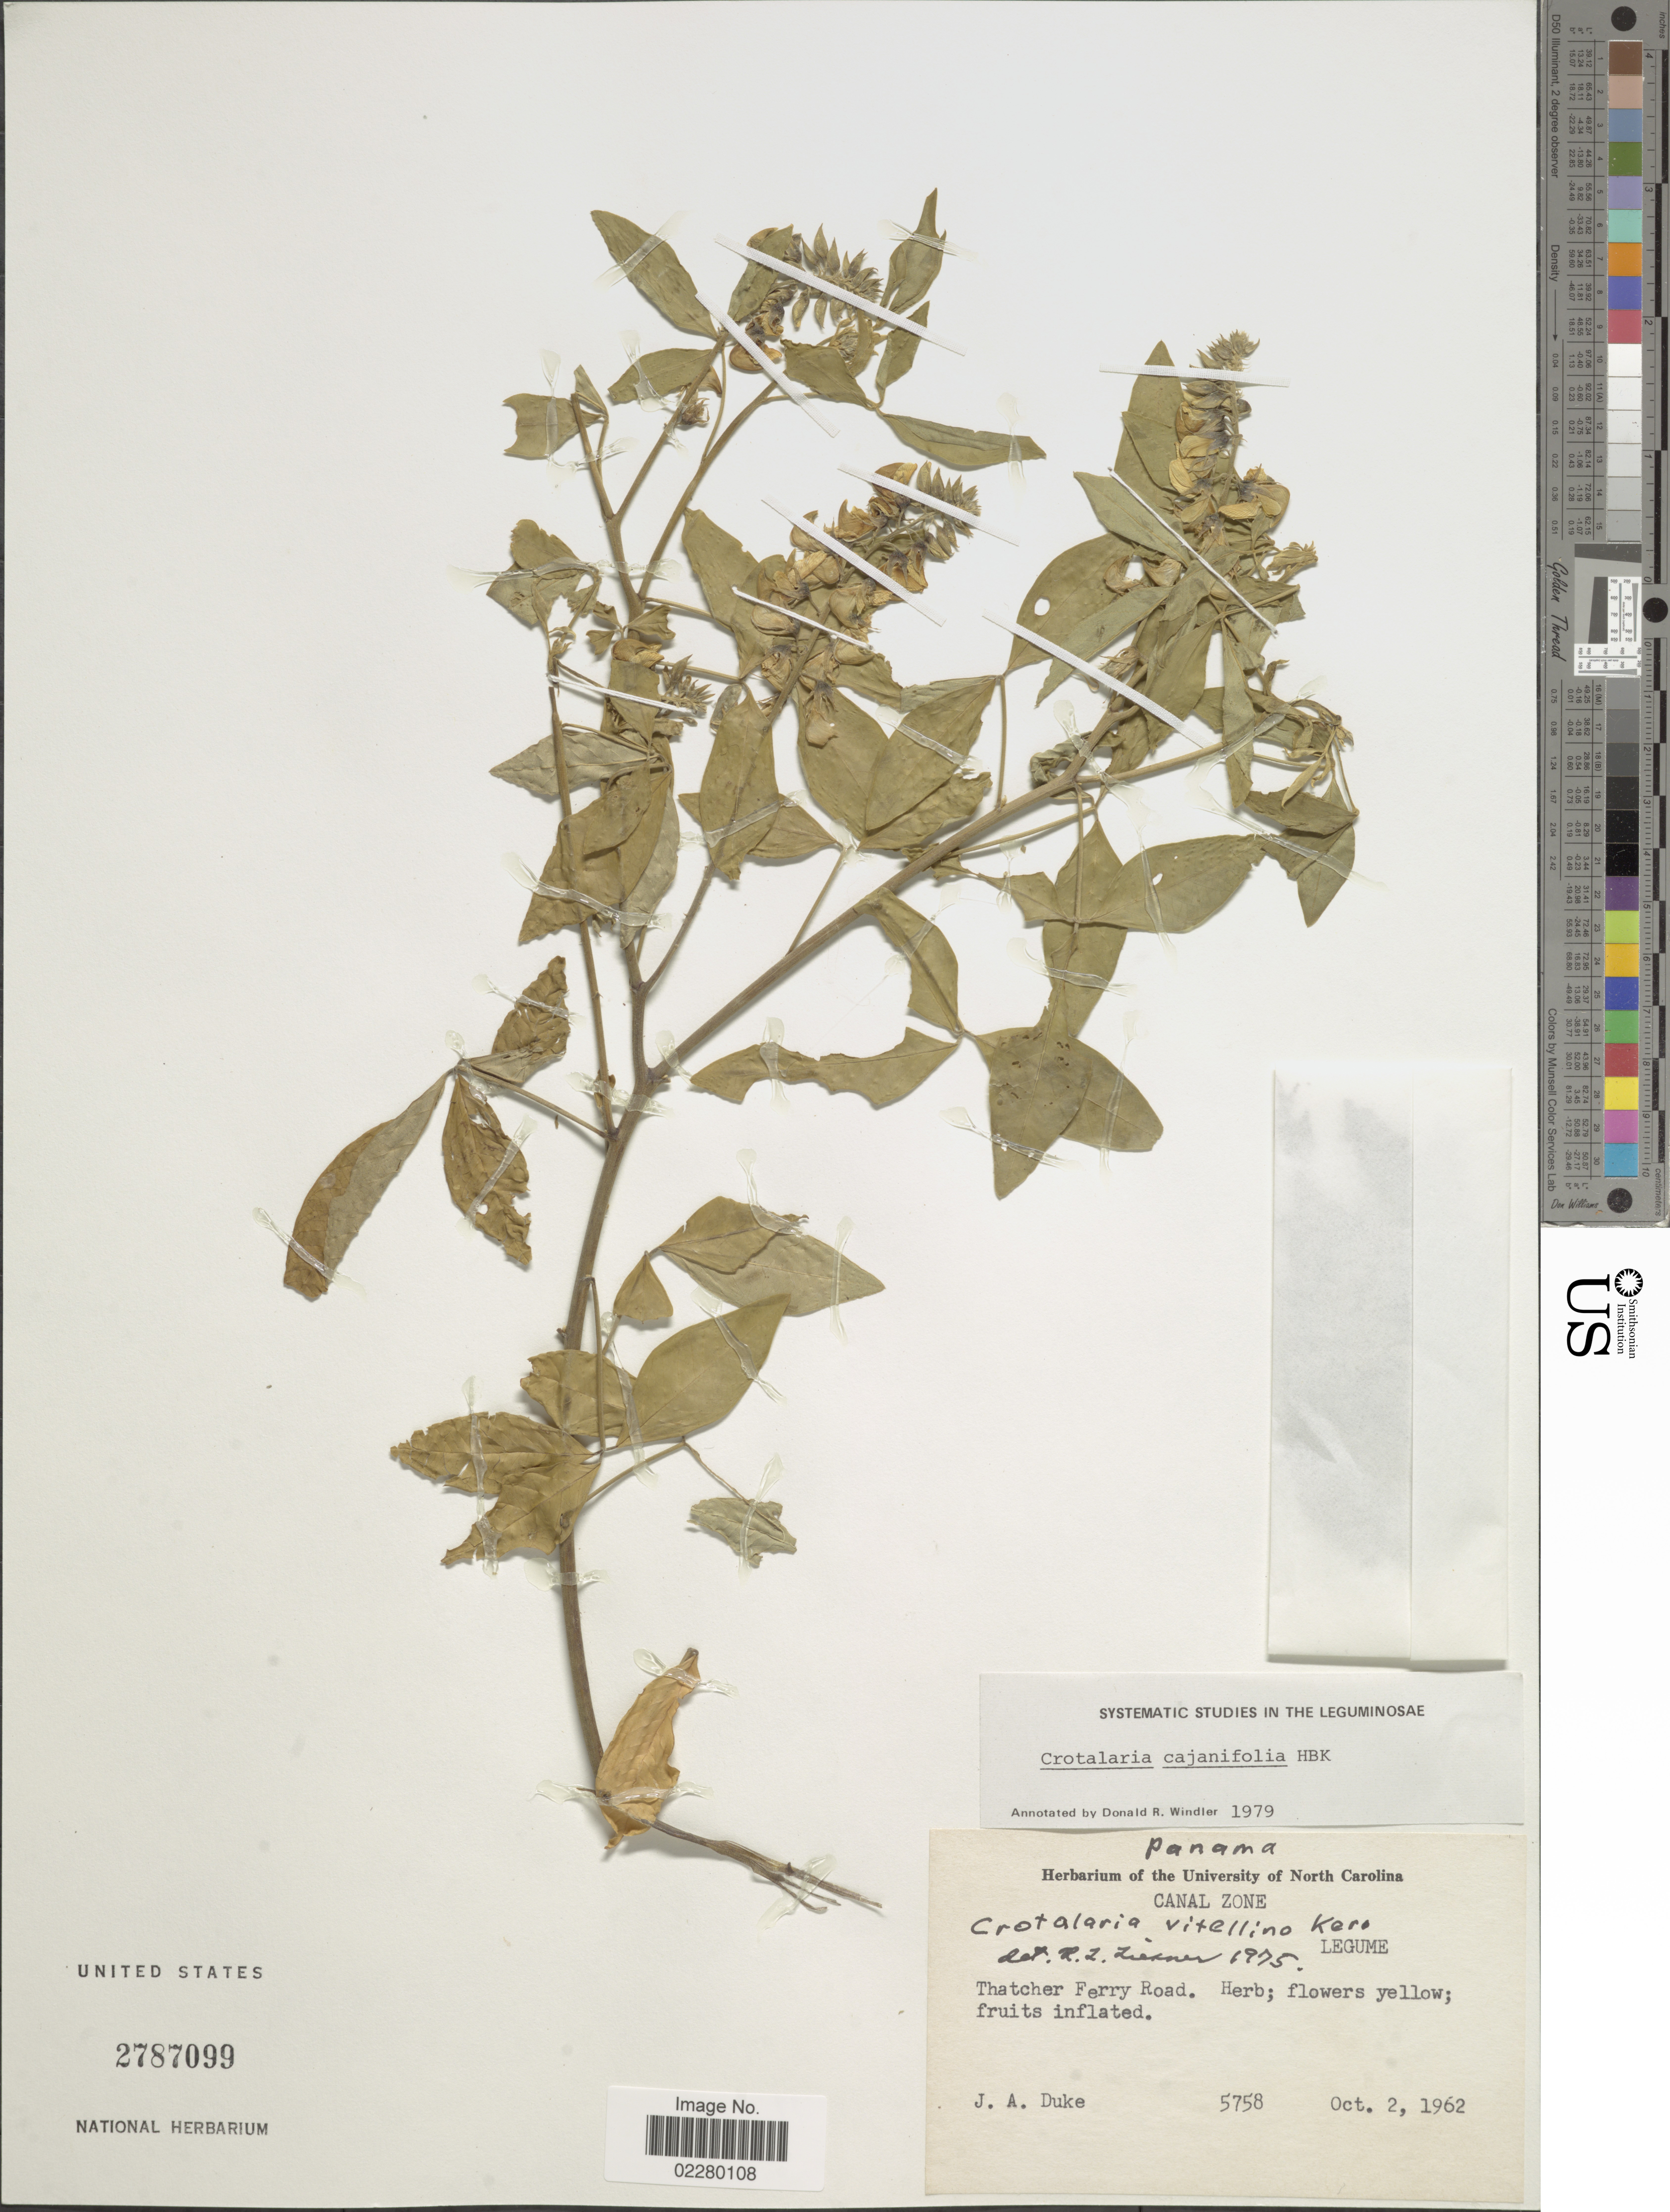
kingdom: Plantae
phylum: Tracheophyta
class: Magnoliopsida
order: Fabales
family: Fabaceae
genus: Crotalaria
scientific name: Crotalaria cajanifolia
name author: Kunth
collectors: J. A. Duke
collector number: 5758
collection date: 1962-10-02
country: Panama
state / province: Colón / Panamá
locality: Thatcher Ferry Road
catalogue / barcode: US 2787099